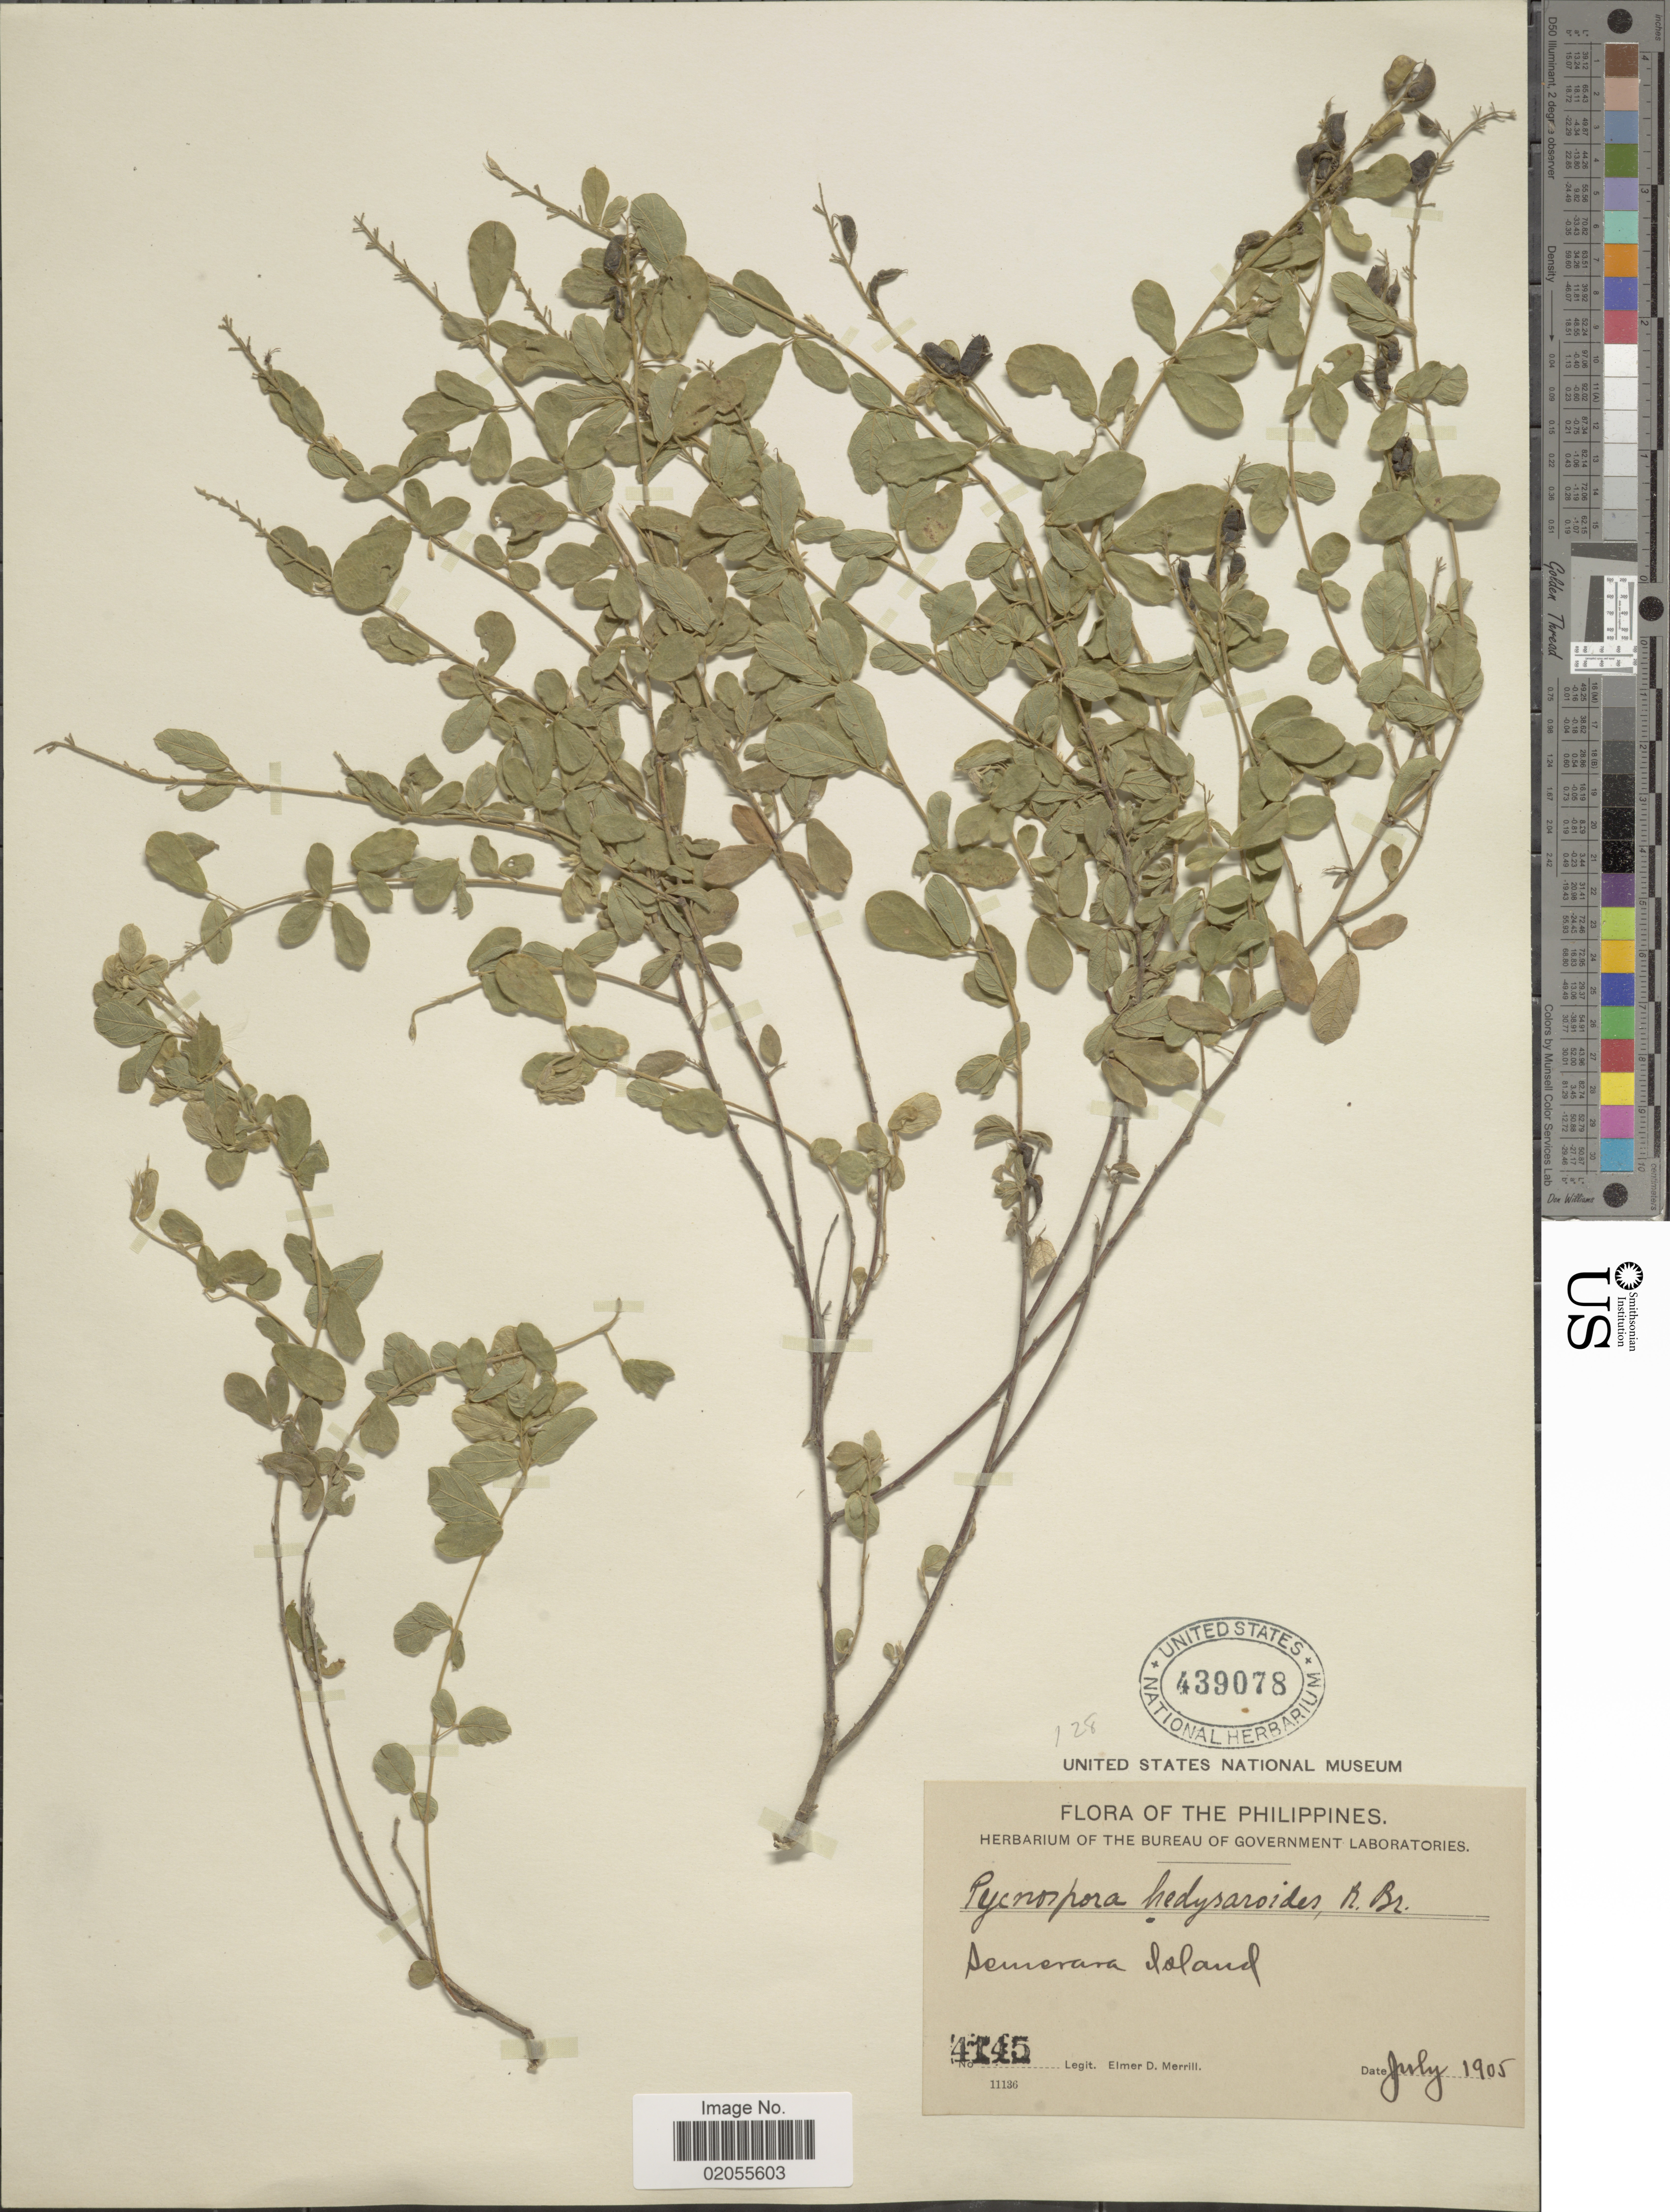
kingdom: Plantae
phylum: Tracheophyta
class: Magnoliopsida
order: Fabales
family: Fabaceae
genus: Pycnospora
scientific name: Pycnospora nervosa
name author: Wight & Arn.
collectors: E. D. Merrill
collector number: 4145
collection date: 1905-07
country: Philippines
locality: Demerara island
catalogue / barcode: US 439078